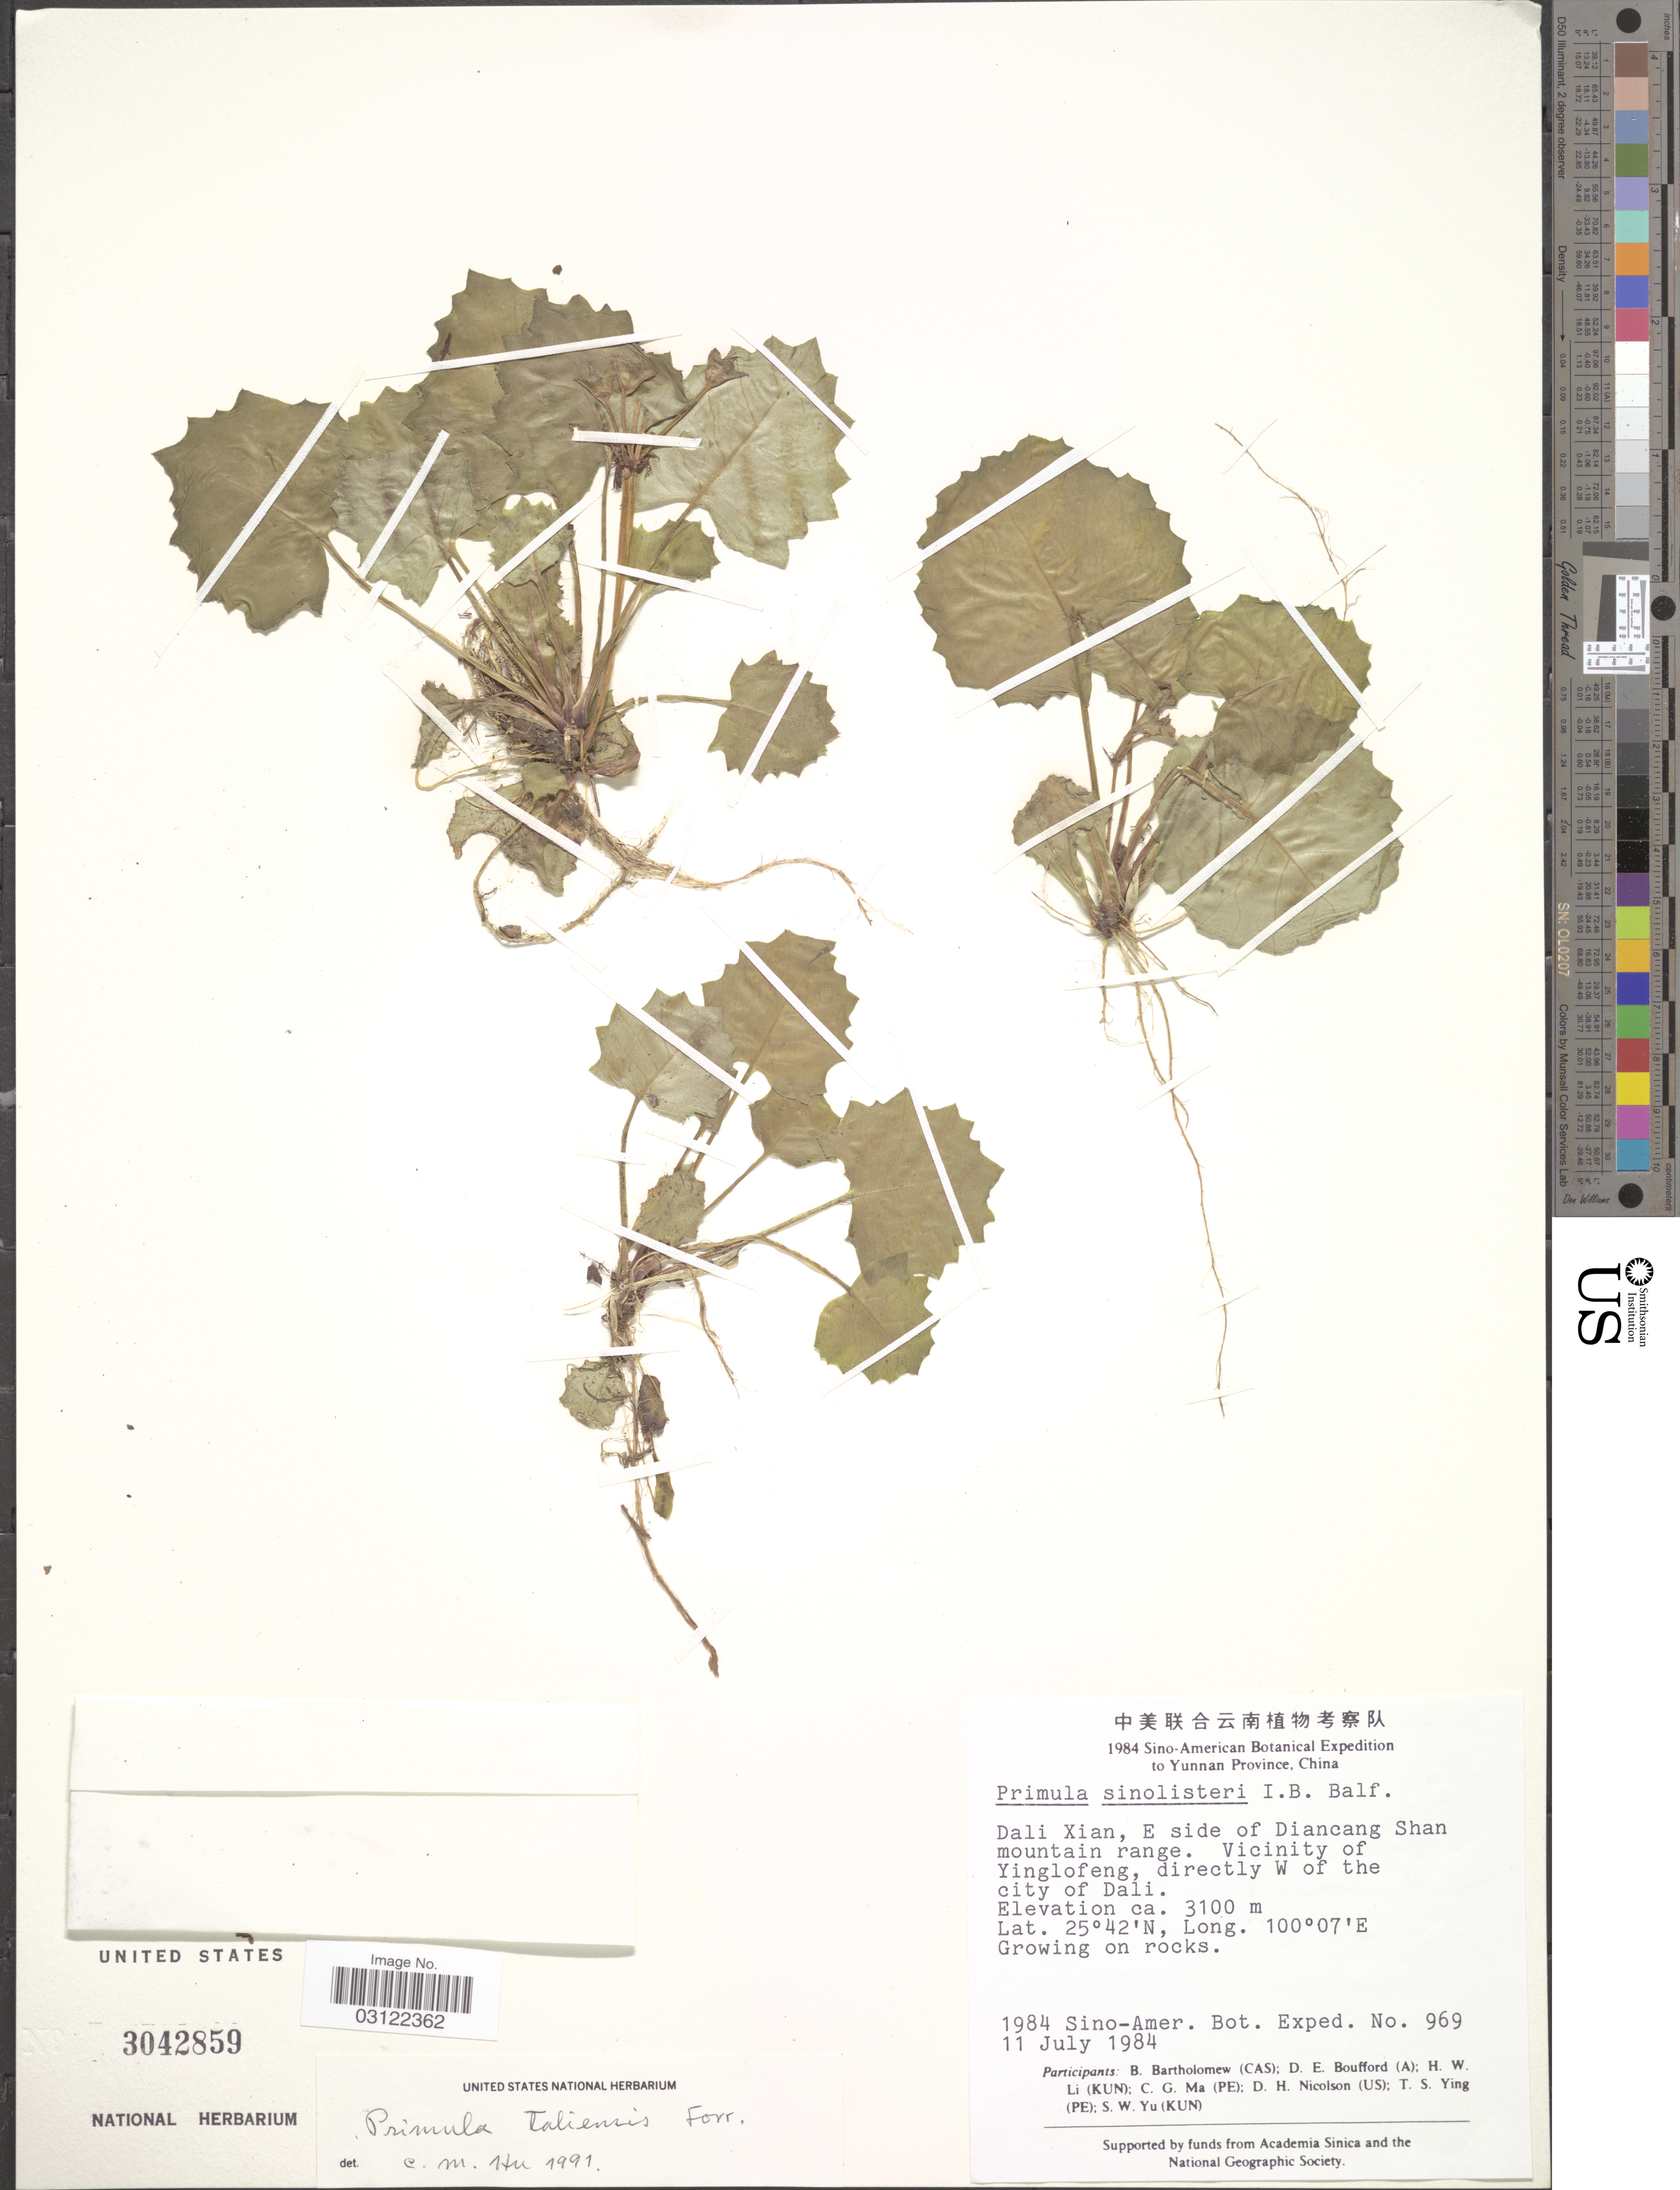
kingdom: Plantae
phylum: Tracheophyta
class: Magnoliopsida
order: Ericales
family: Primulaceae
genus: Primula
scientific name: Primula sinolisteri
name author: Balf. f.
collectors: B. Bartholomew, D. E. Boufford, H. W. Li, C. Ma & et al.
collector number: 969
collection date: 1984-07-11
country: China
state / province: Yunnan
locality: Yunnan Province. Dali Xian, E side of Diancang Shan mountain range. Vicinity of Yinglofeng, directly W of the city of Dali.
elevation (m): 3100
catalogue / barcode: US 3042859